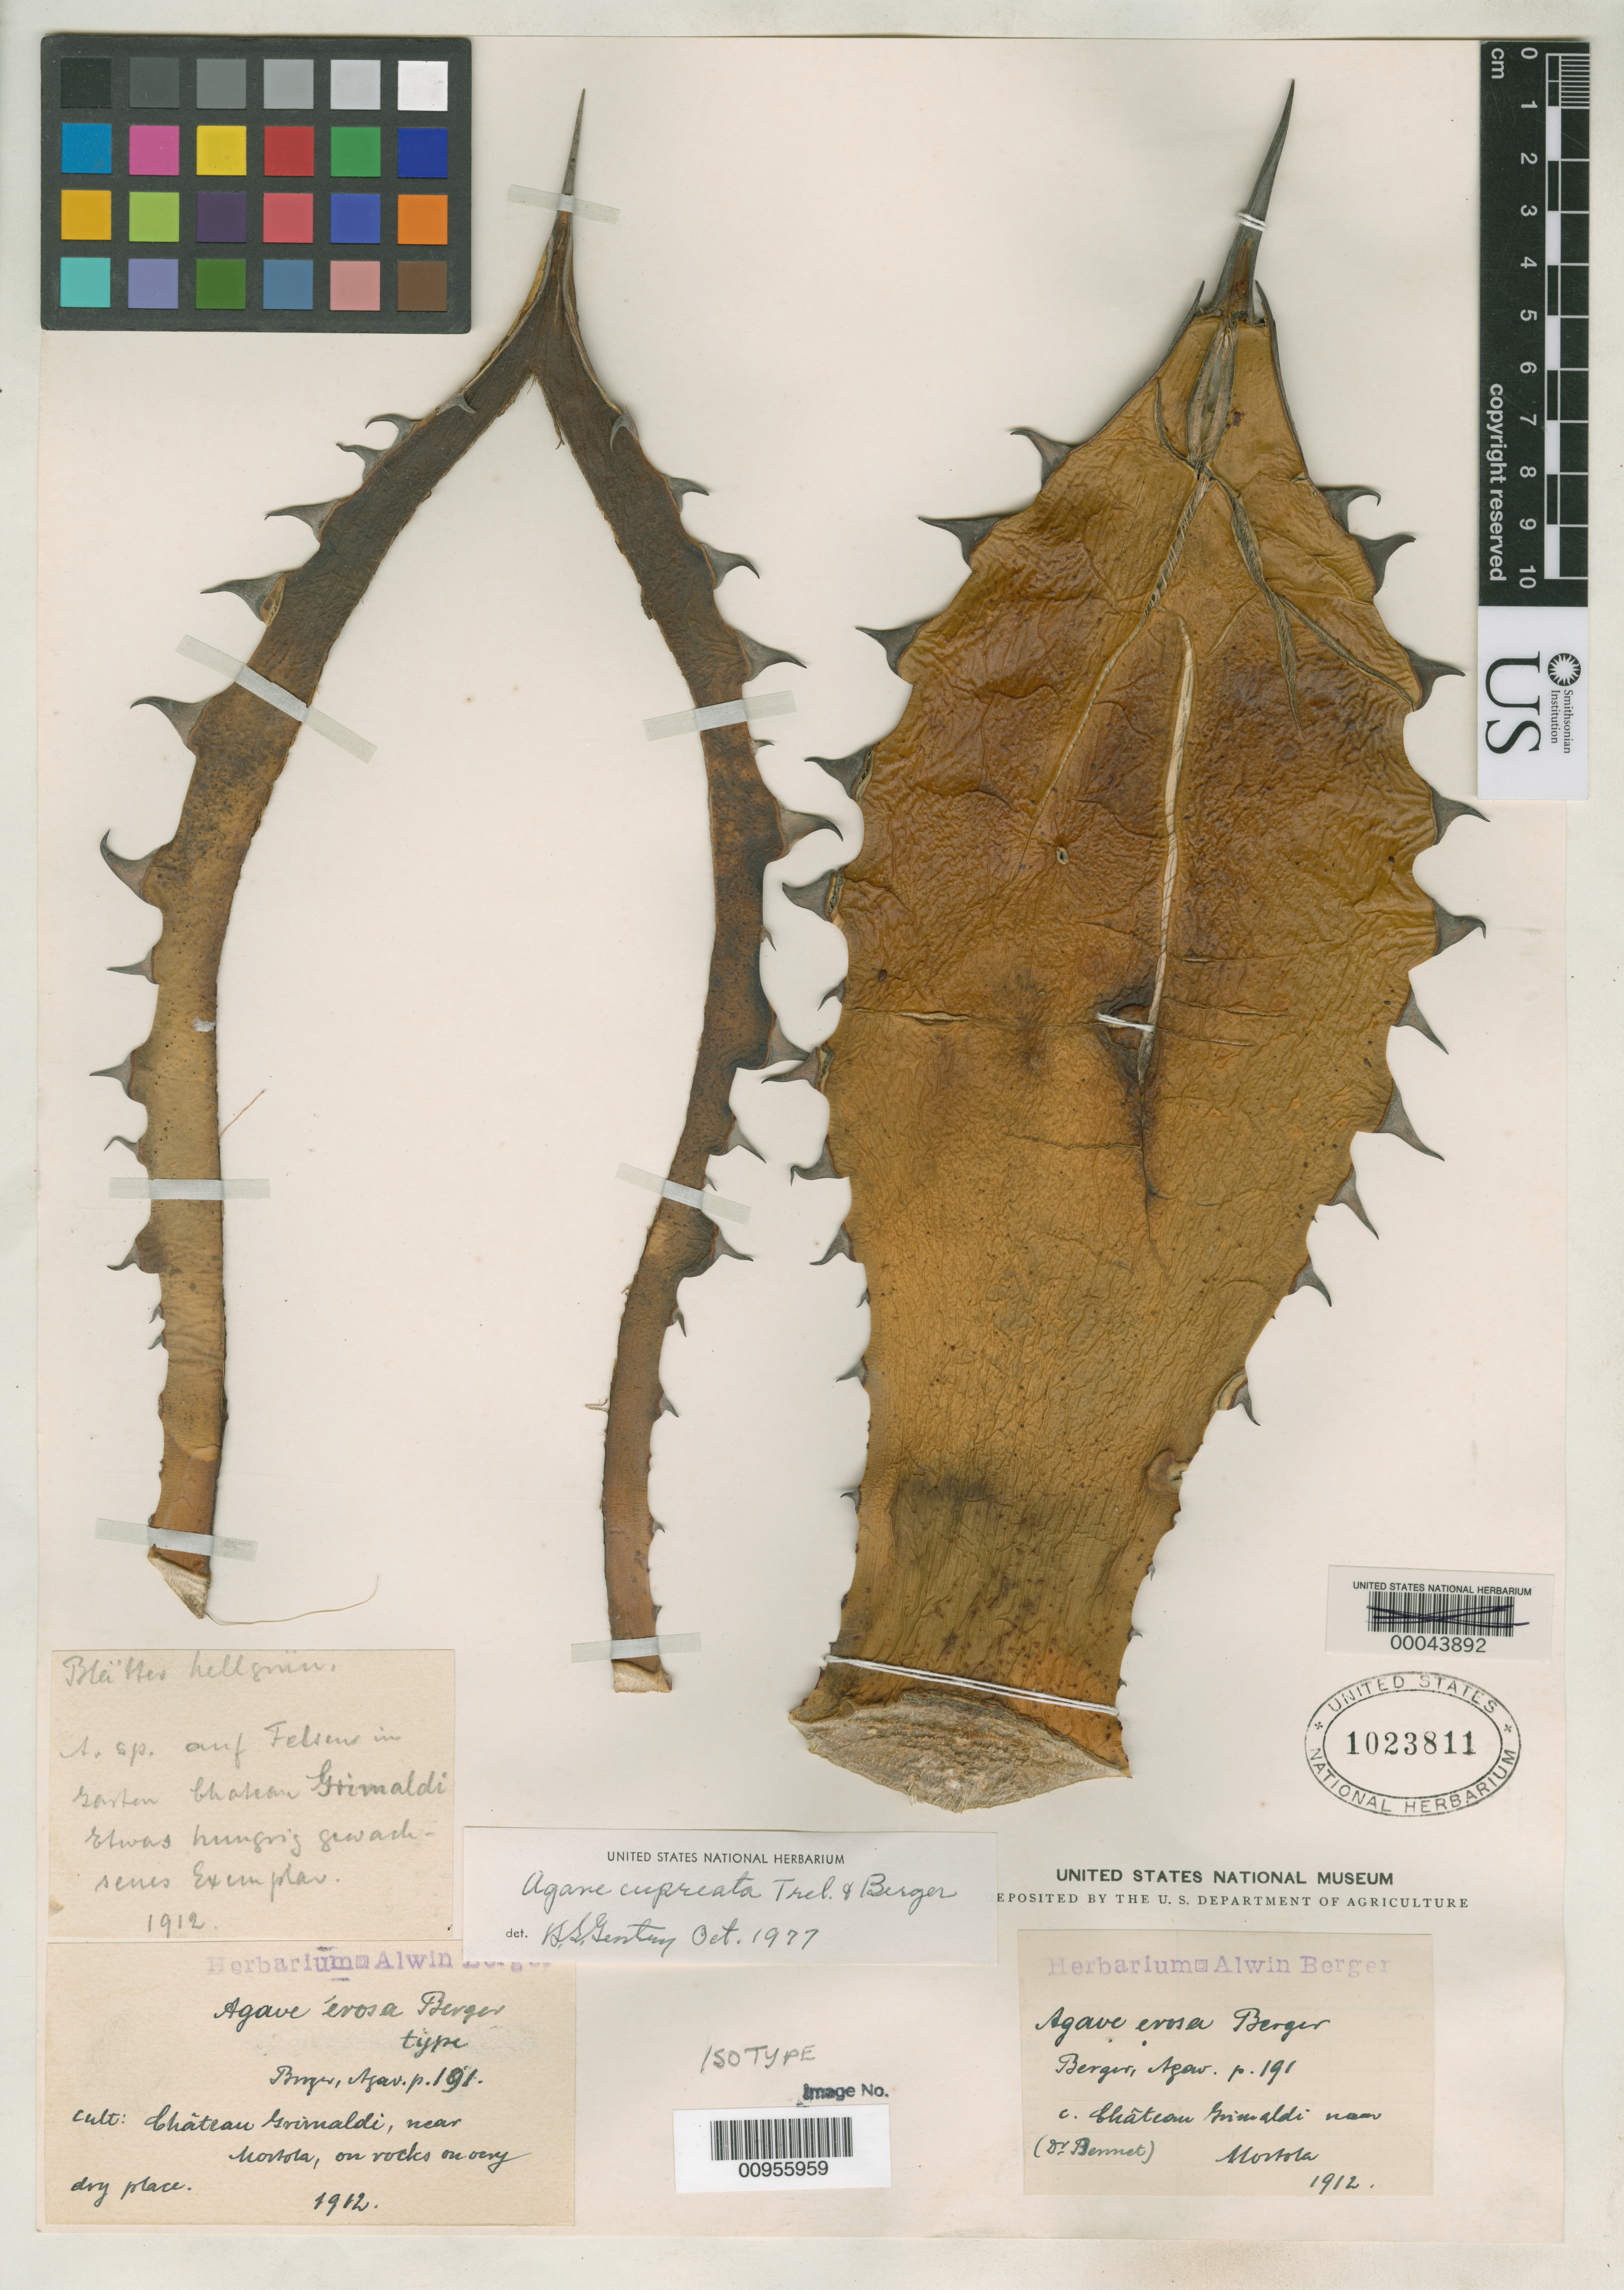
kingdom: Plantae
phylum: Tracheophyta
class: Liliopsida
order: Asparagales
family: Asparagaceae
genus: Agave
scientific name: Agave erosa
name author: A. Berger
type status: Type Collection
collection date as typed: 1912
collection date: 1912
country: Mexico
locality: Cultivated at La Mortola, Italy.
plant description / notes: One of three sheets (USNH 1023779, 1023780, 1023811) ex herb. Alwin Berger annotated as "Type", possibly the holotype?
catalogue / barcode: US 1023811